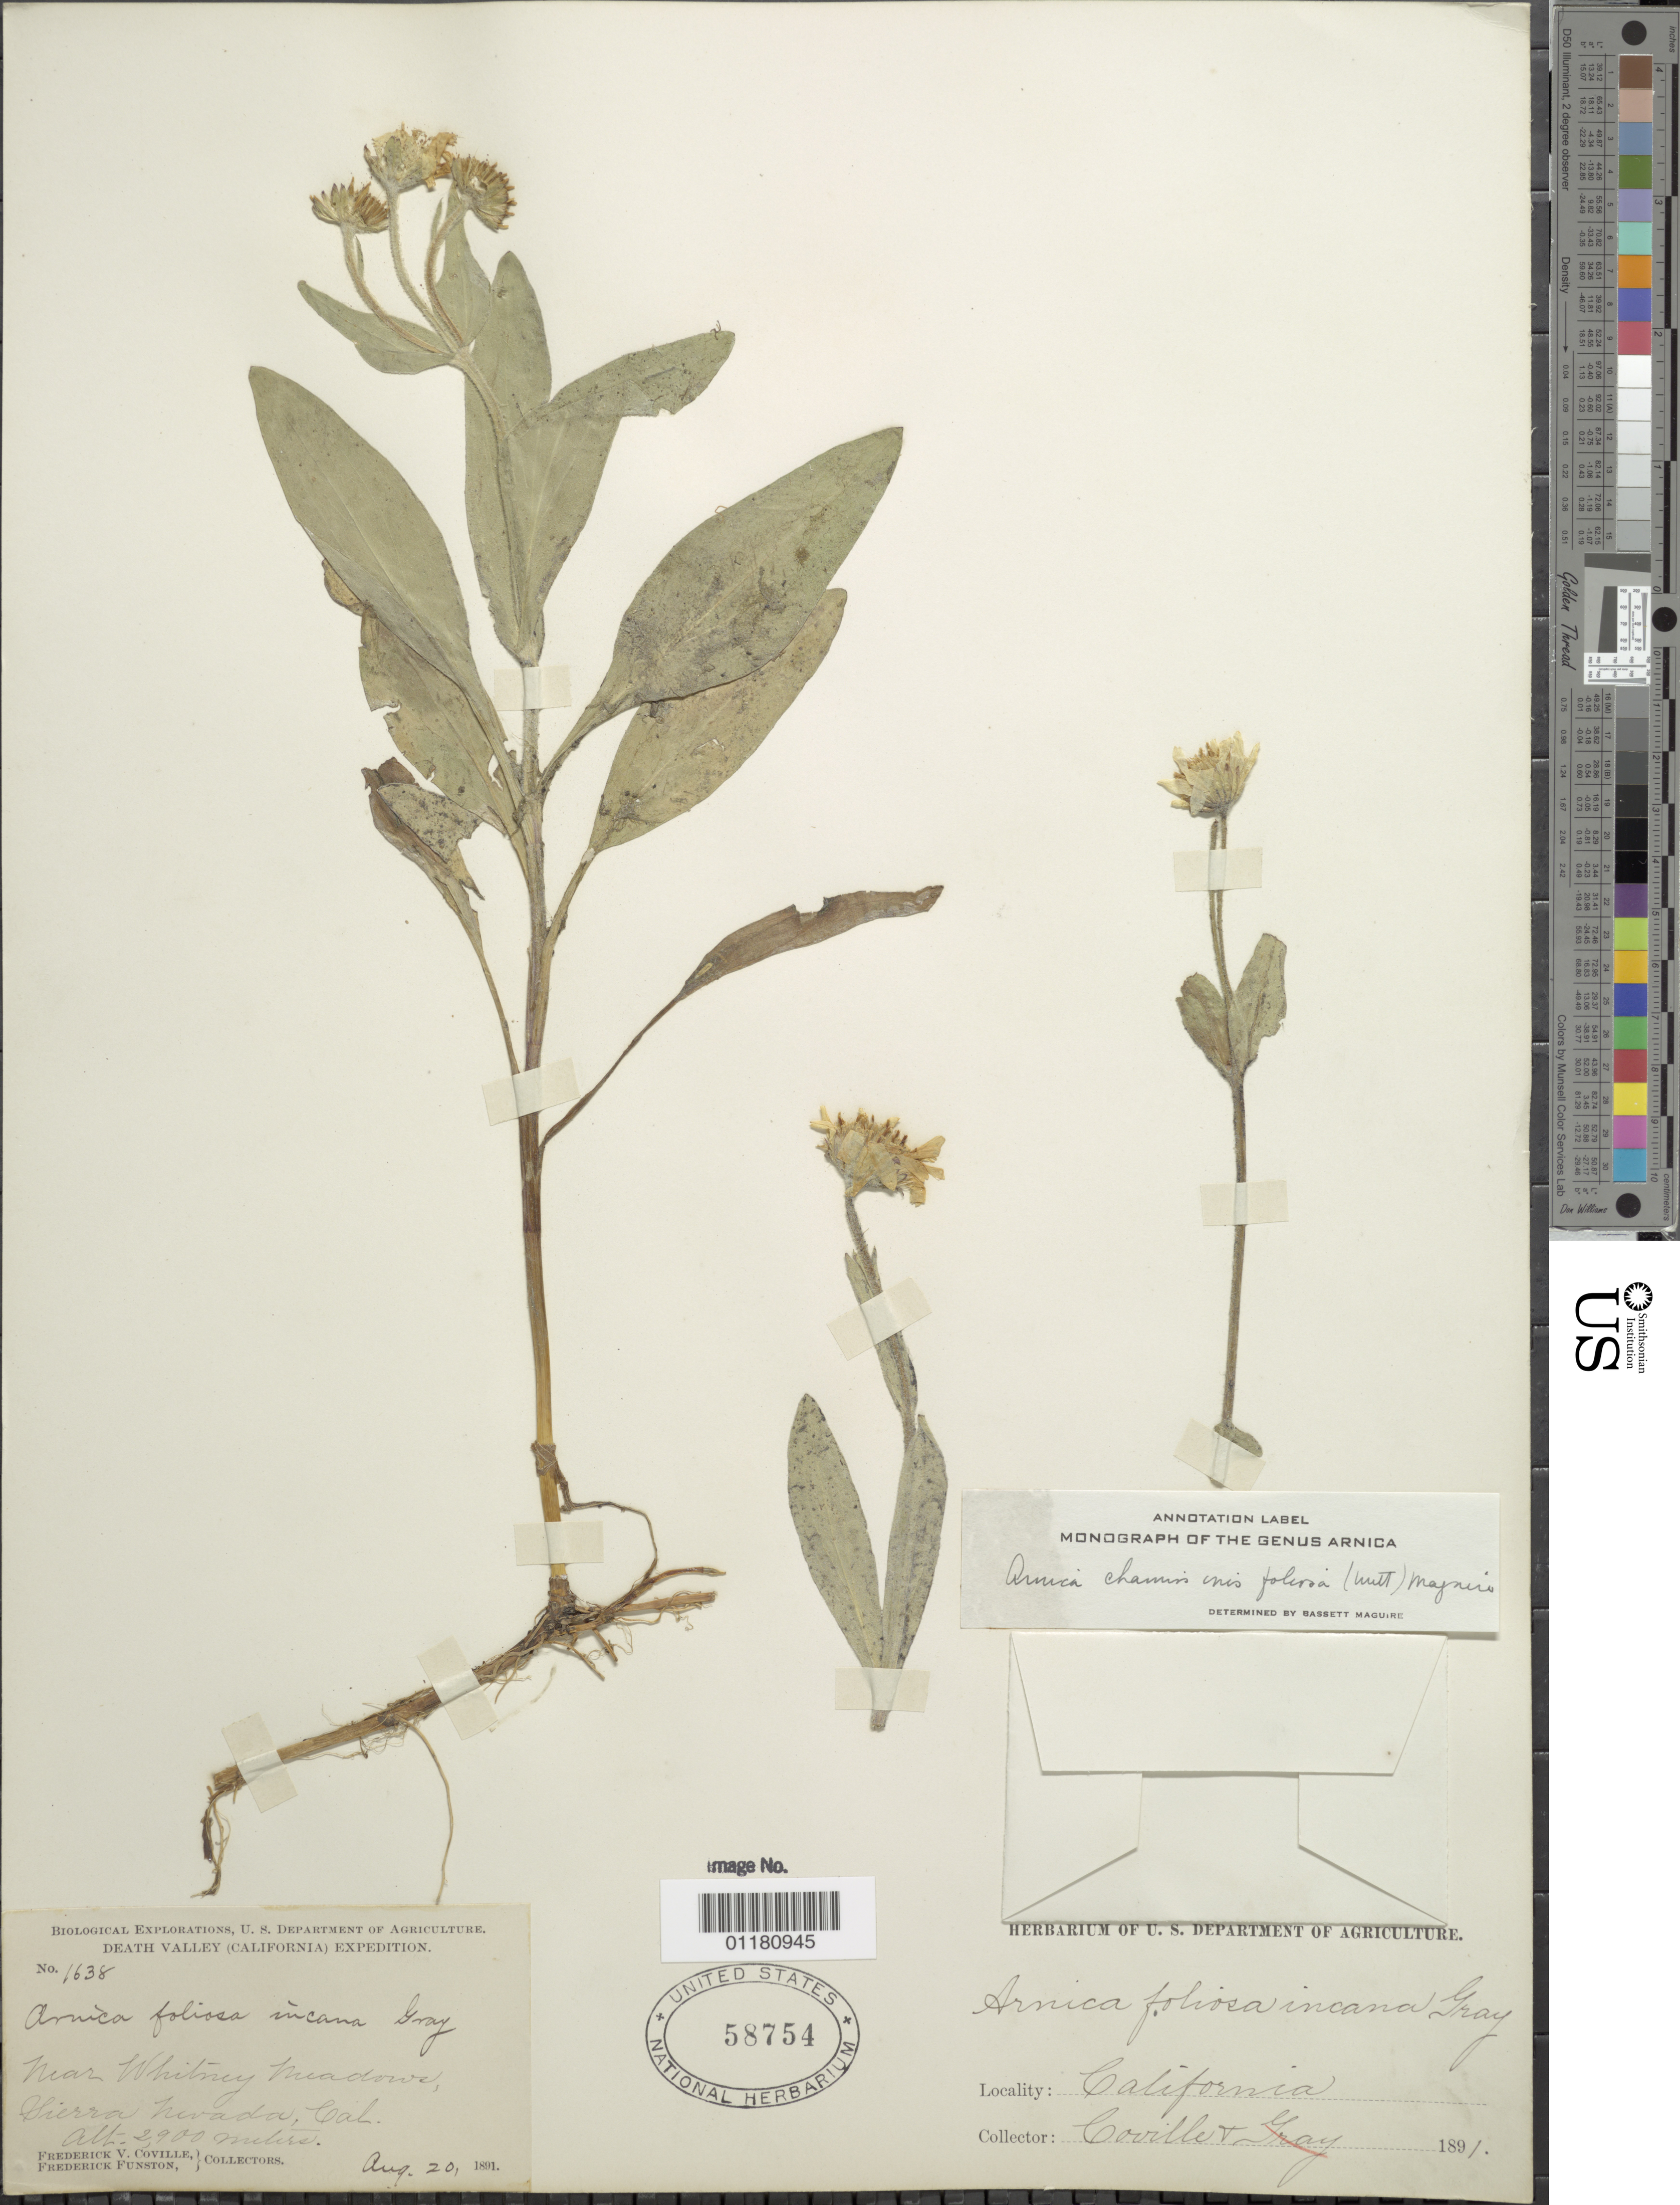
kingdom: Plantae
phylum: Tracheophyta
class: Magnoliopsida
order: Asterales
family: Asteraceae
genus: Arnica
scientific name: Arnica chamissonis subsp. foliosa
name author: (Nutt.) Maguire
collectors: F. V. Coville & F. Funston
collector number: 1638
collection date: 1891-08-20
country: United States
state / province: California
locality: near Whitney Meadows, Sierra Nevada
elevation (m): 2900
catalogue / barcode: US 58754